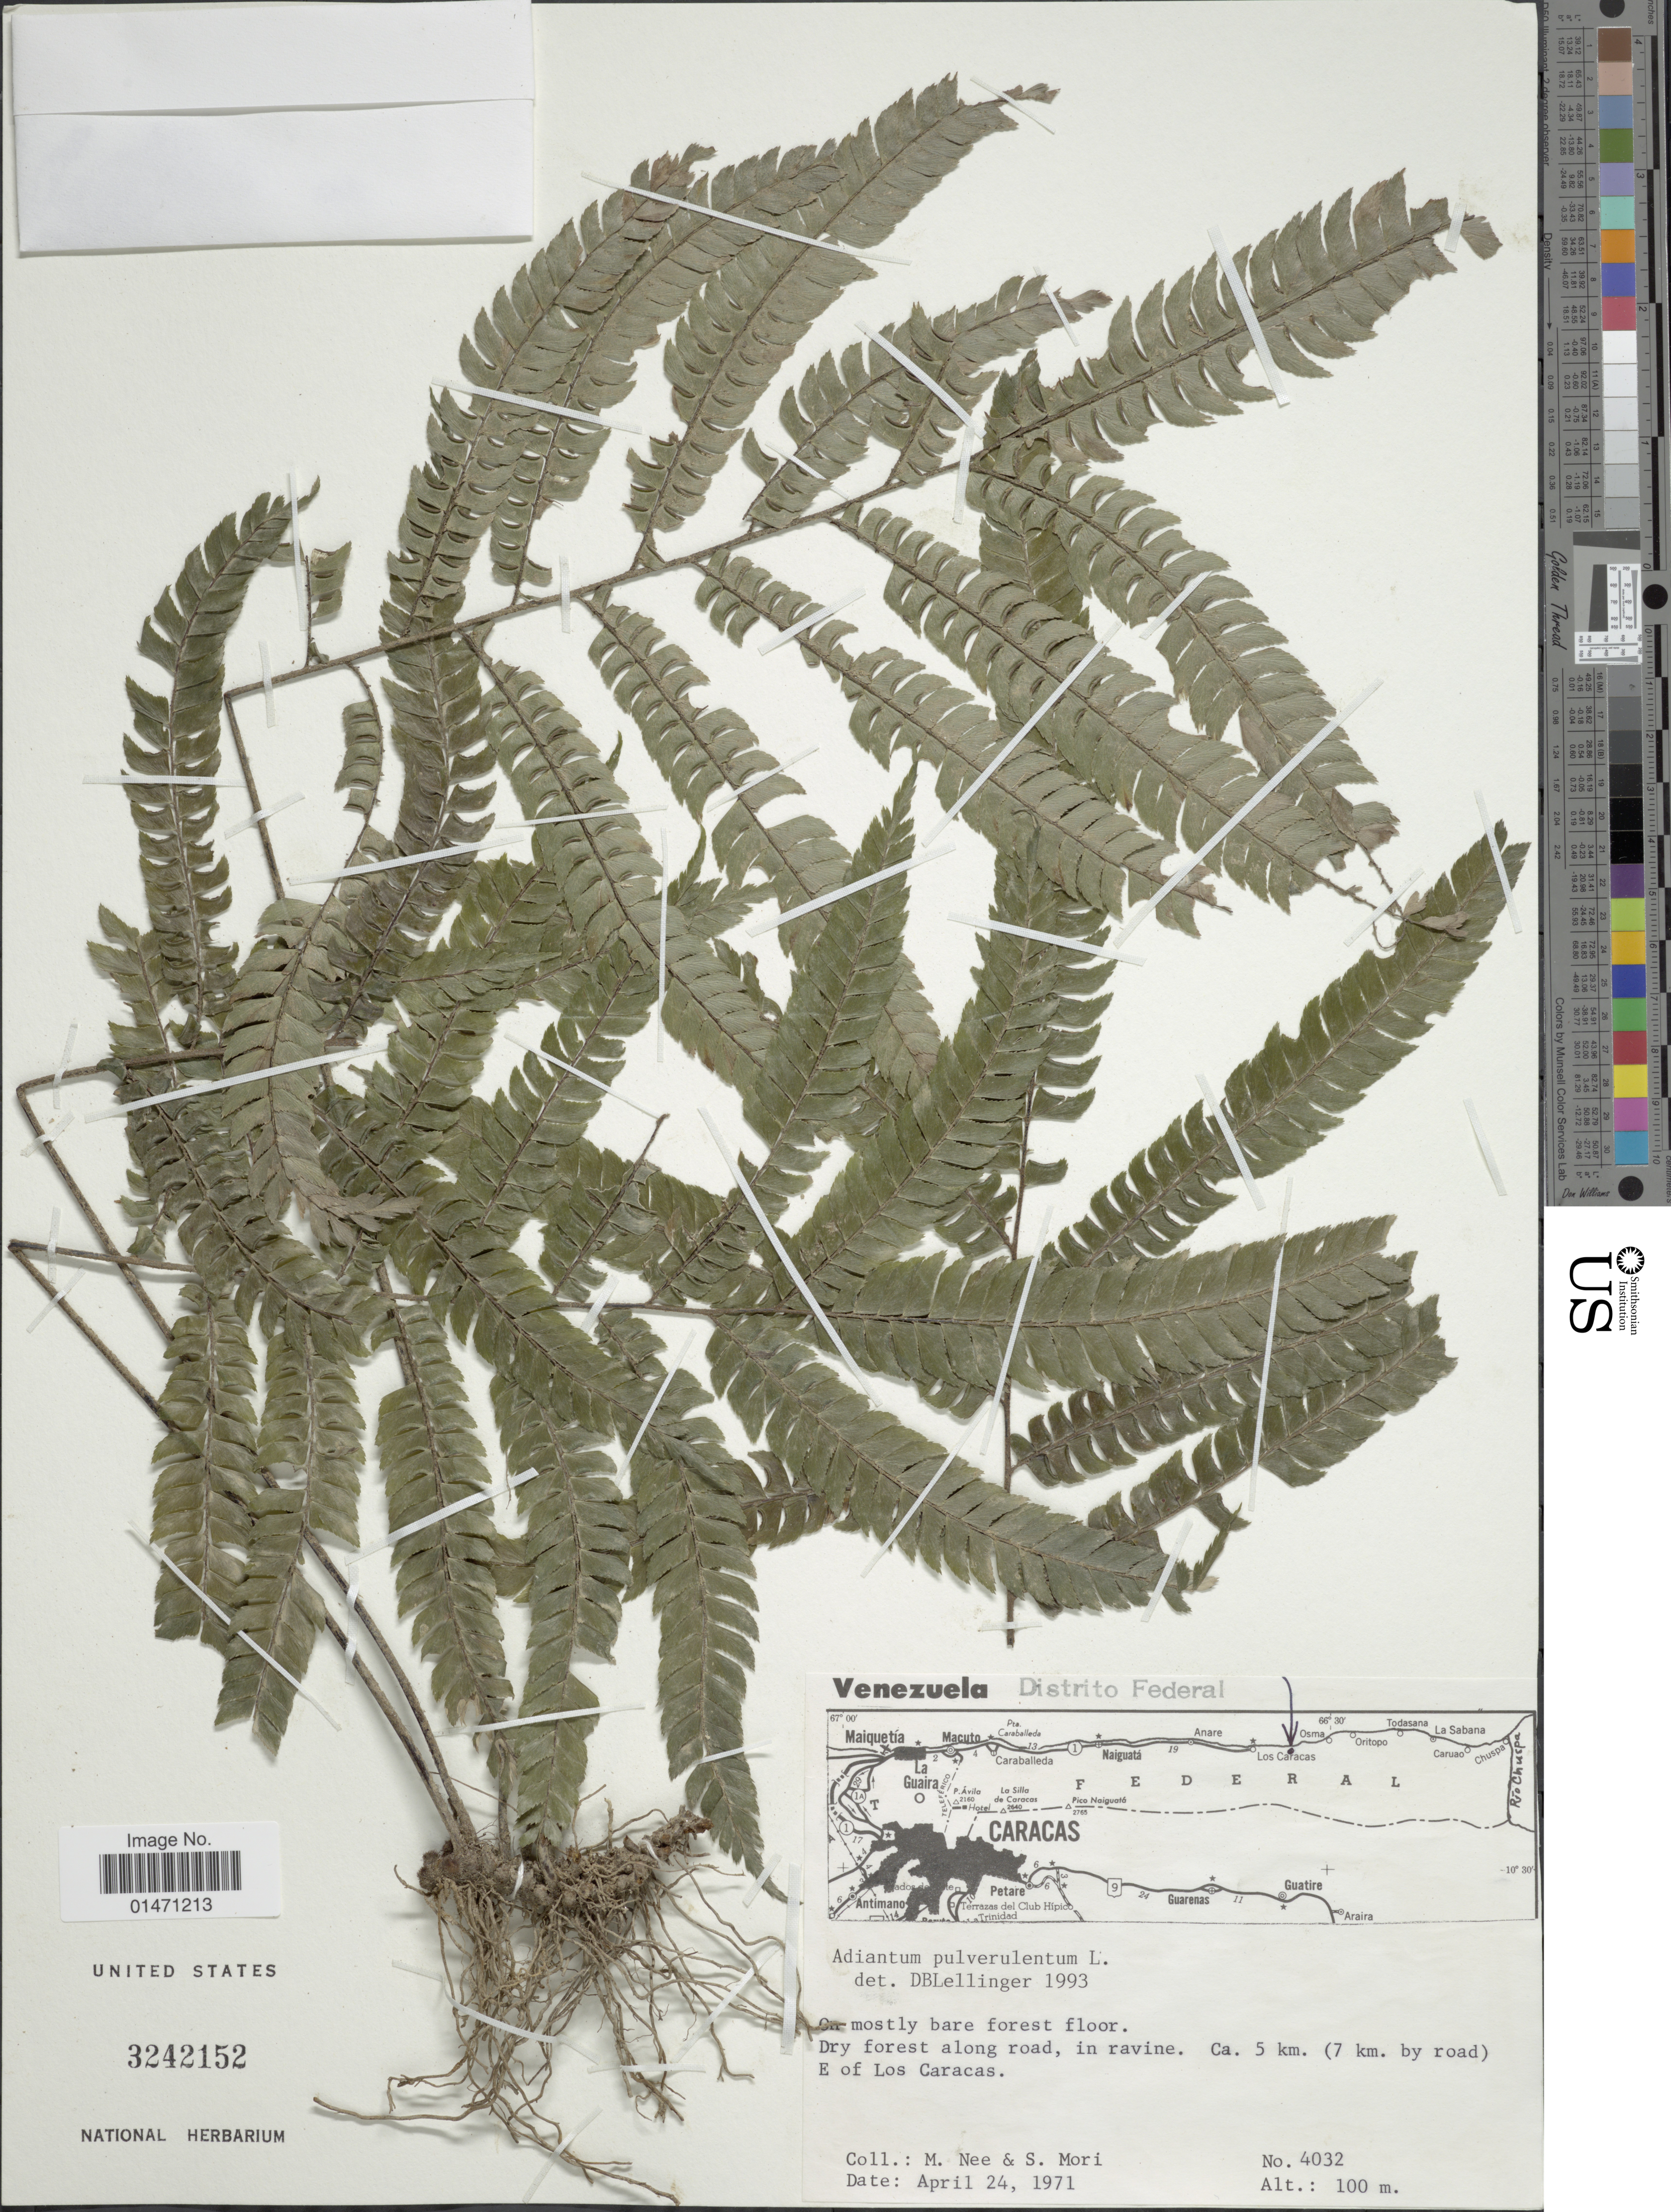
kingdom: Plantae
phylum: Tracheophyta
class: Polypodiopsida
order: Polypodiales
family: Pteridaceae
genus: Adiantum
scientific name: Adiantum pulverulentum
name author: L.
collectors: M. Nee & S. Mori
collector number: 4032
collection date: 1971-04-24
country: Venezuela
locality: Distrito Federal, Caracas, on mostly bare forest floor, dry forest along road, in ravine, ca. 5km (7km by road E of Los Caracas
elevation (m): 100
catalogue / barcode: US 3242152